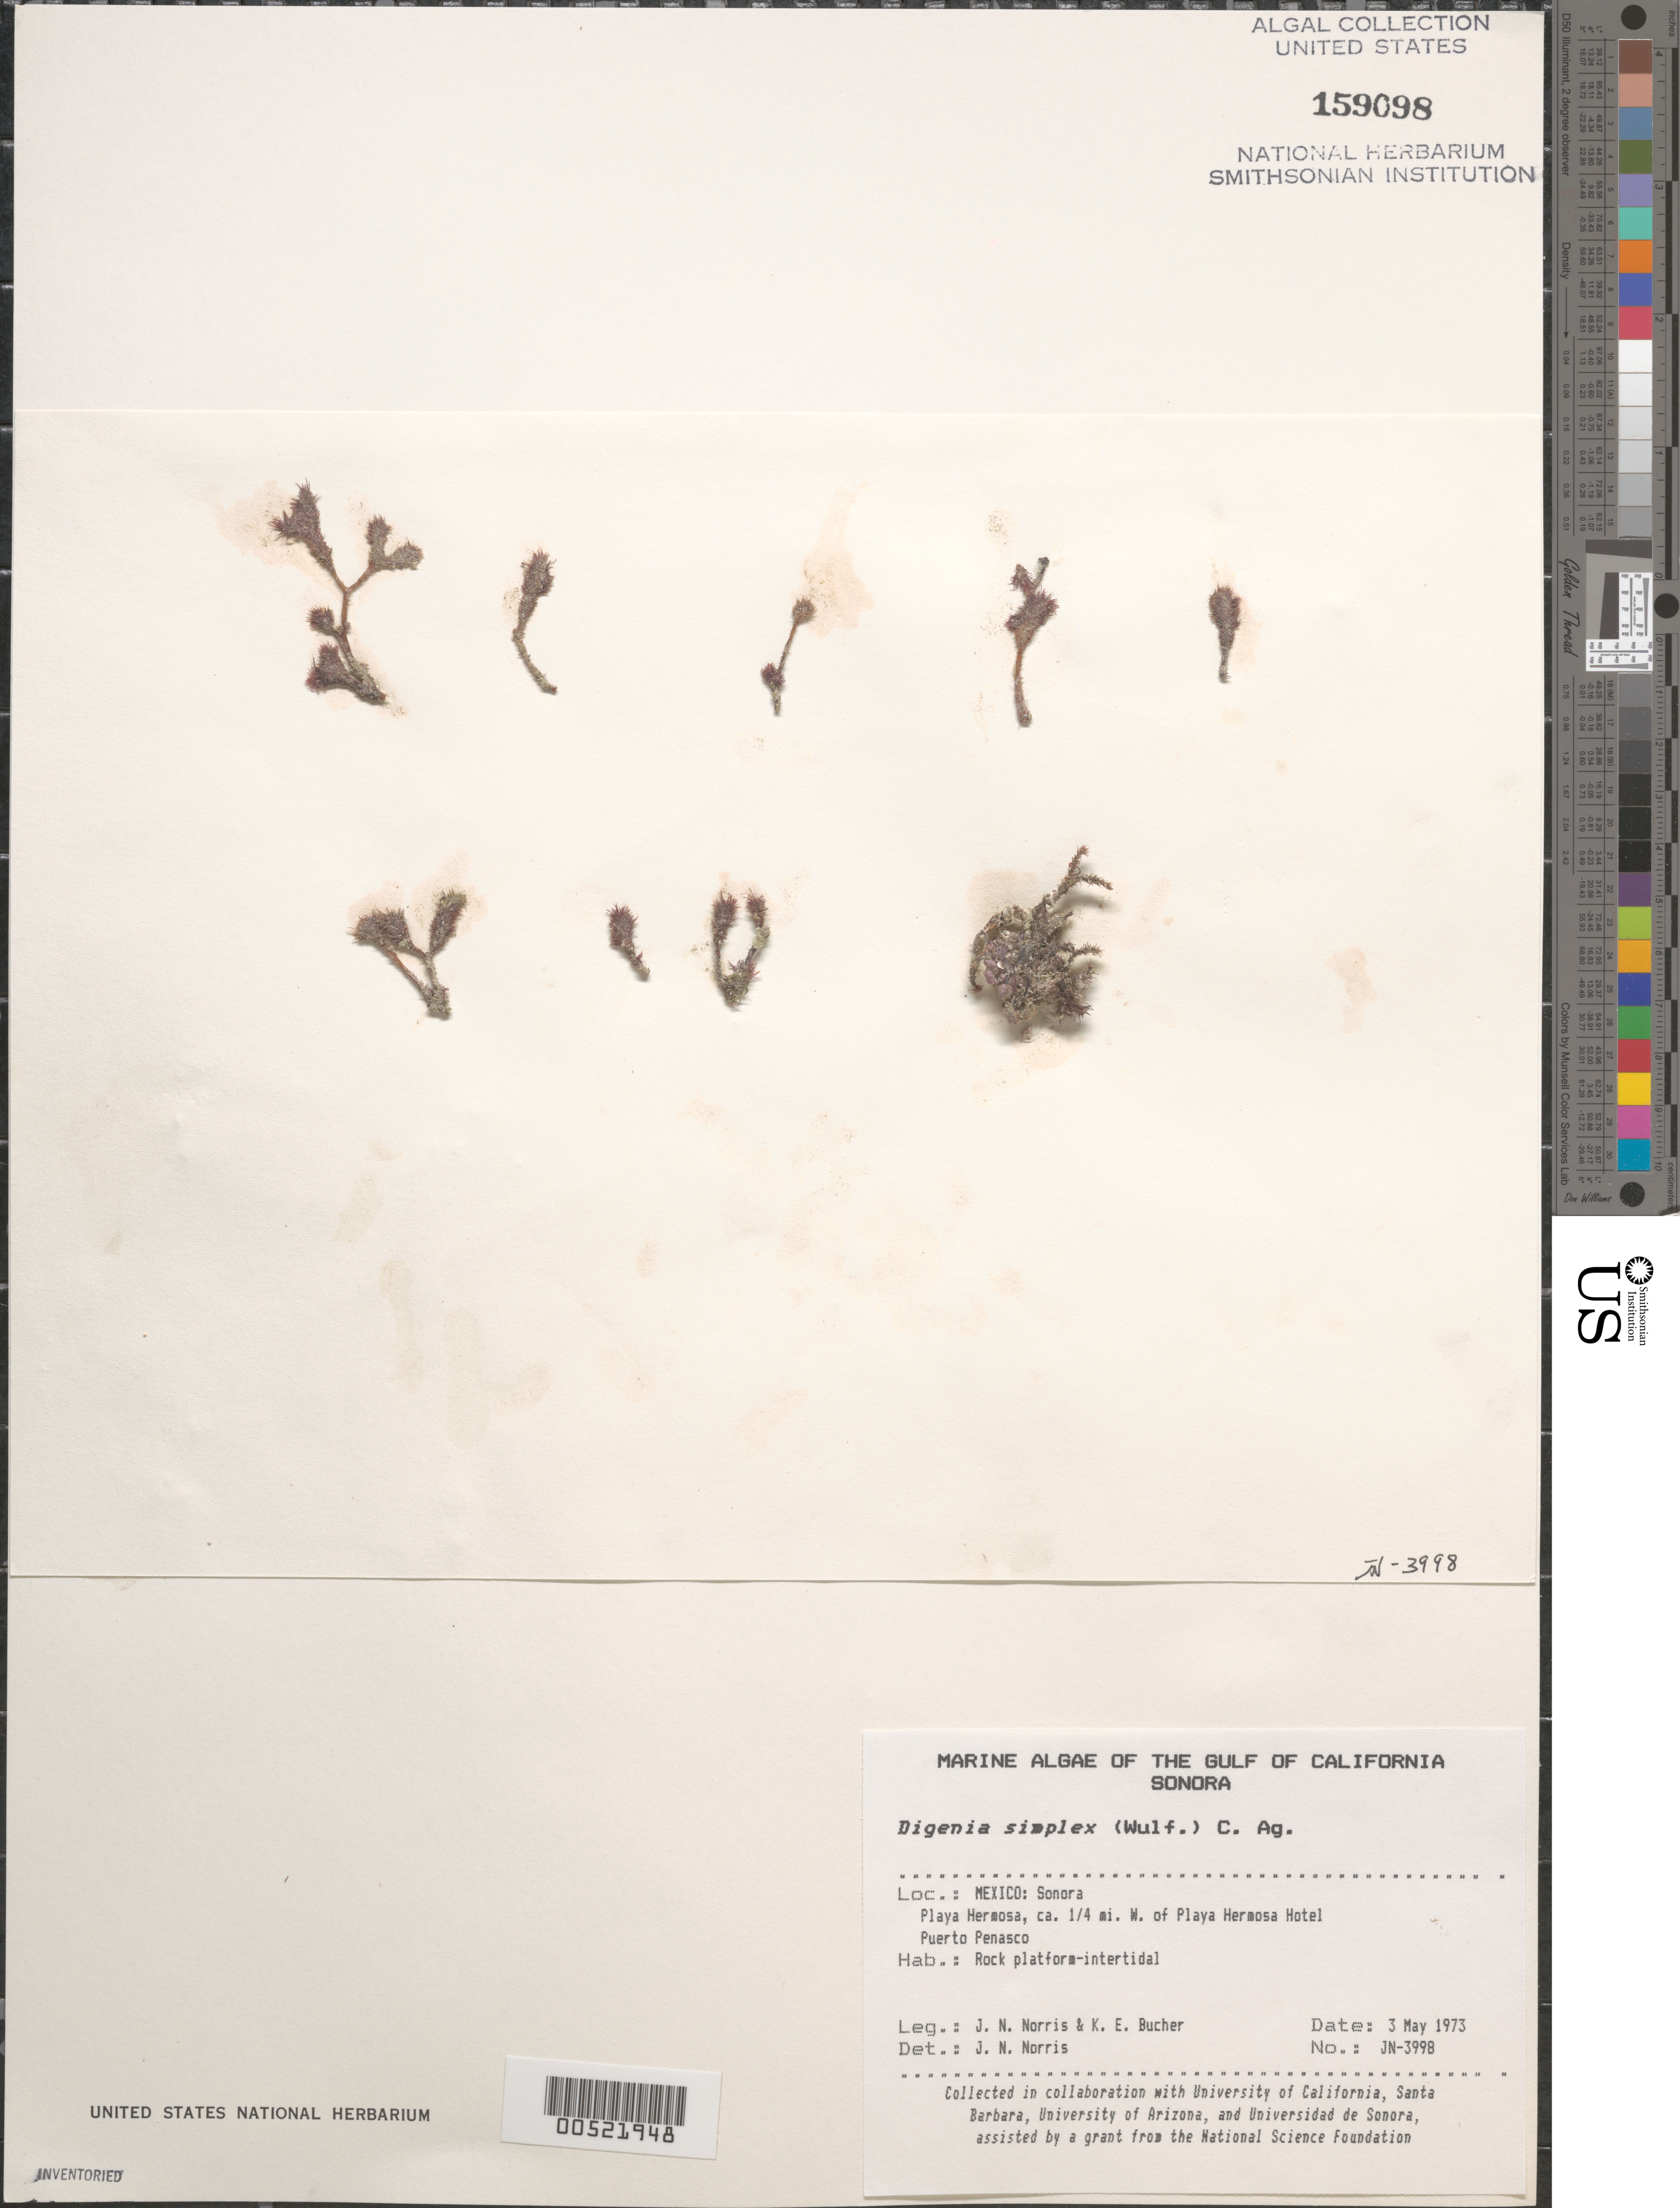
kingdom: Plantae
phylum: Rhodophyta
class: Florideophyceae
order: Ceramiales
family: Rhodomelaceae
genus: Digenea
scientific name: Digenea simplex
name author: (Wulfen) C. Agardh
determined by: Norris, James N.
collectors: J. N. Norris & K. E. Bucher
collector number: JN-3998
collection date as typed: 03 May 1973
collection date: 1973-05-03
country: Mexico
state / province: Sonora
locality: Playa Hermosa, Puerto Penasco, ca. 0.25 mile west of Playa Hermosa Hotel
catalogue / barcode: US 159098